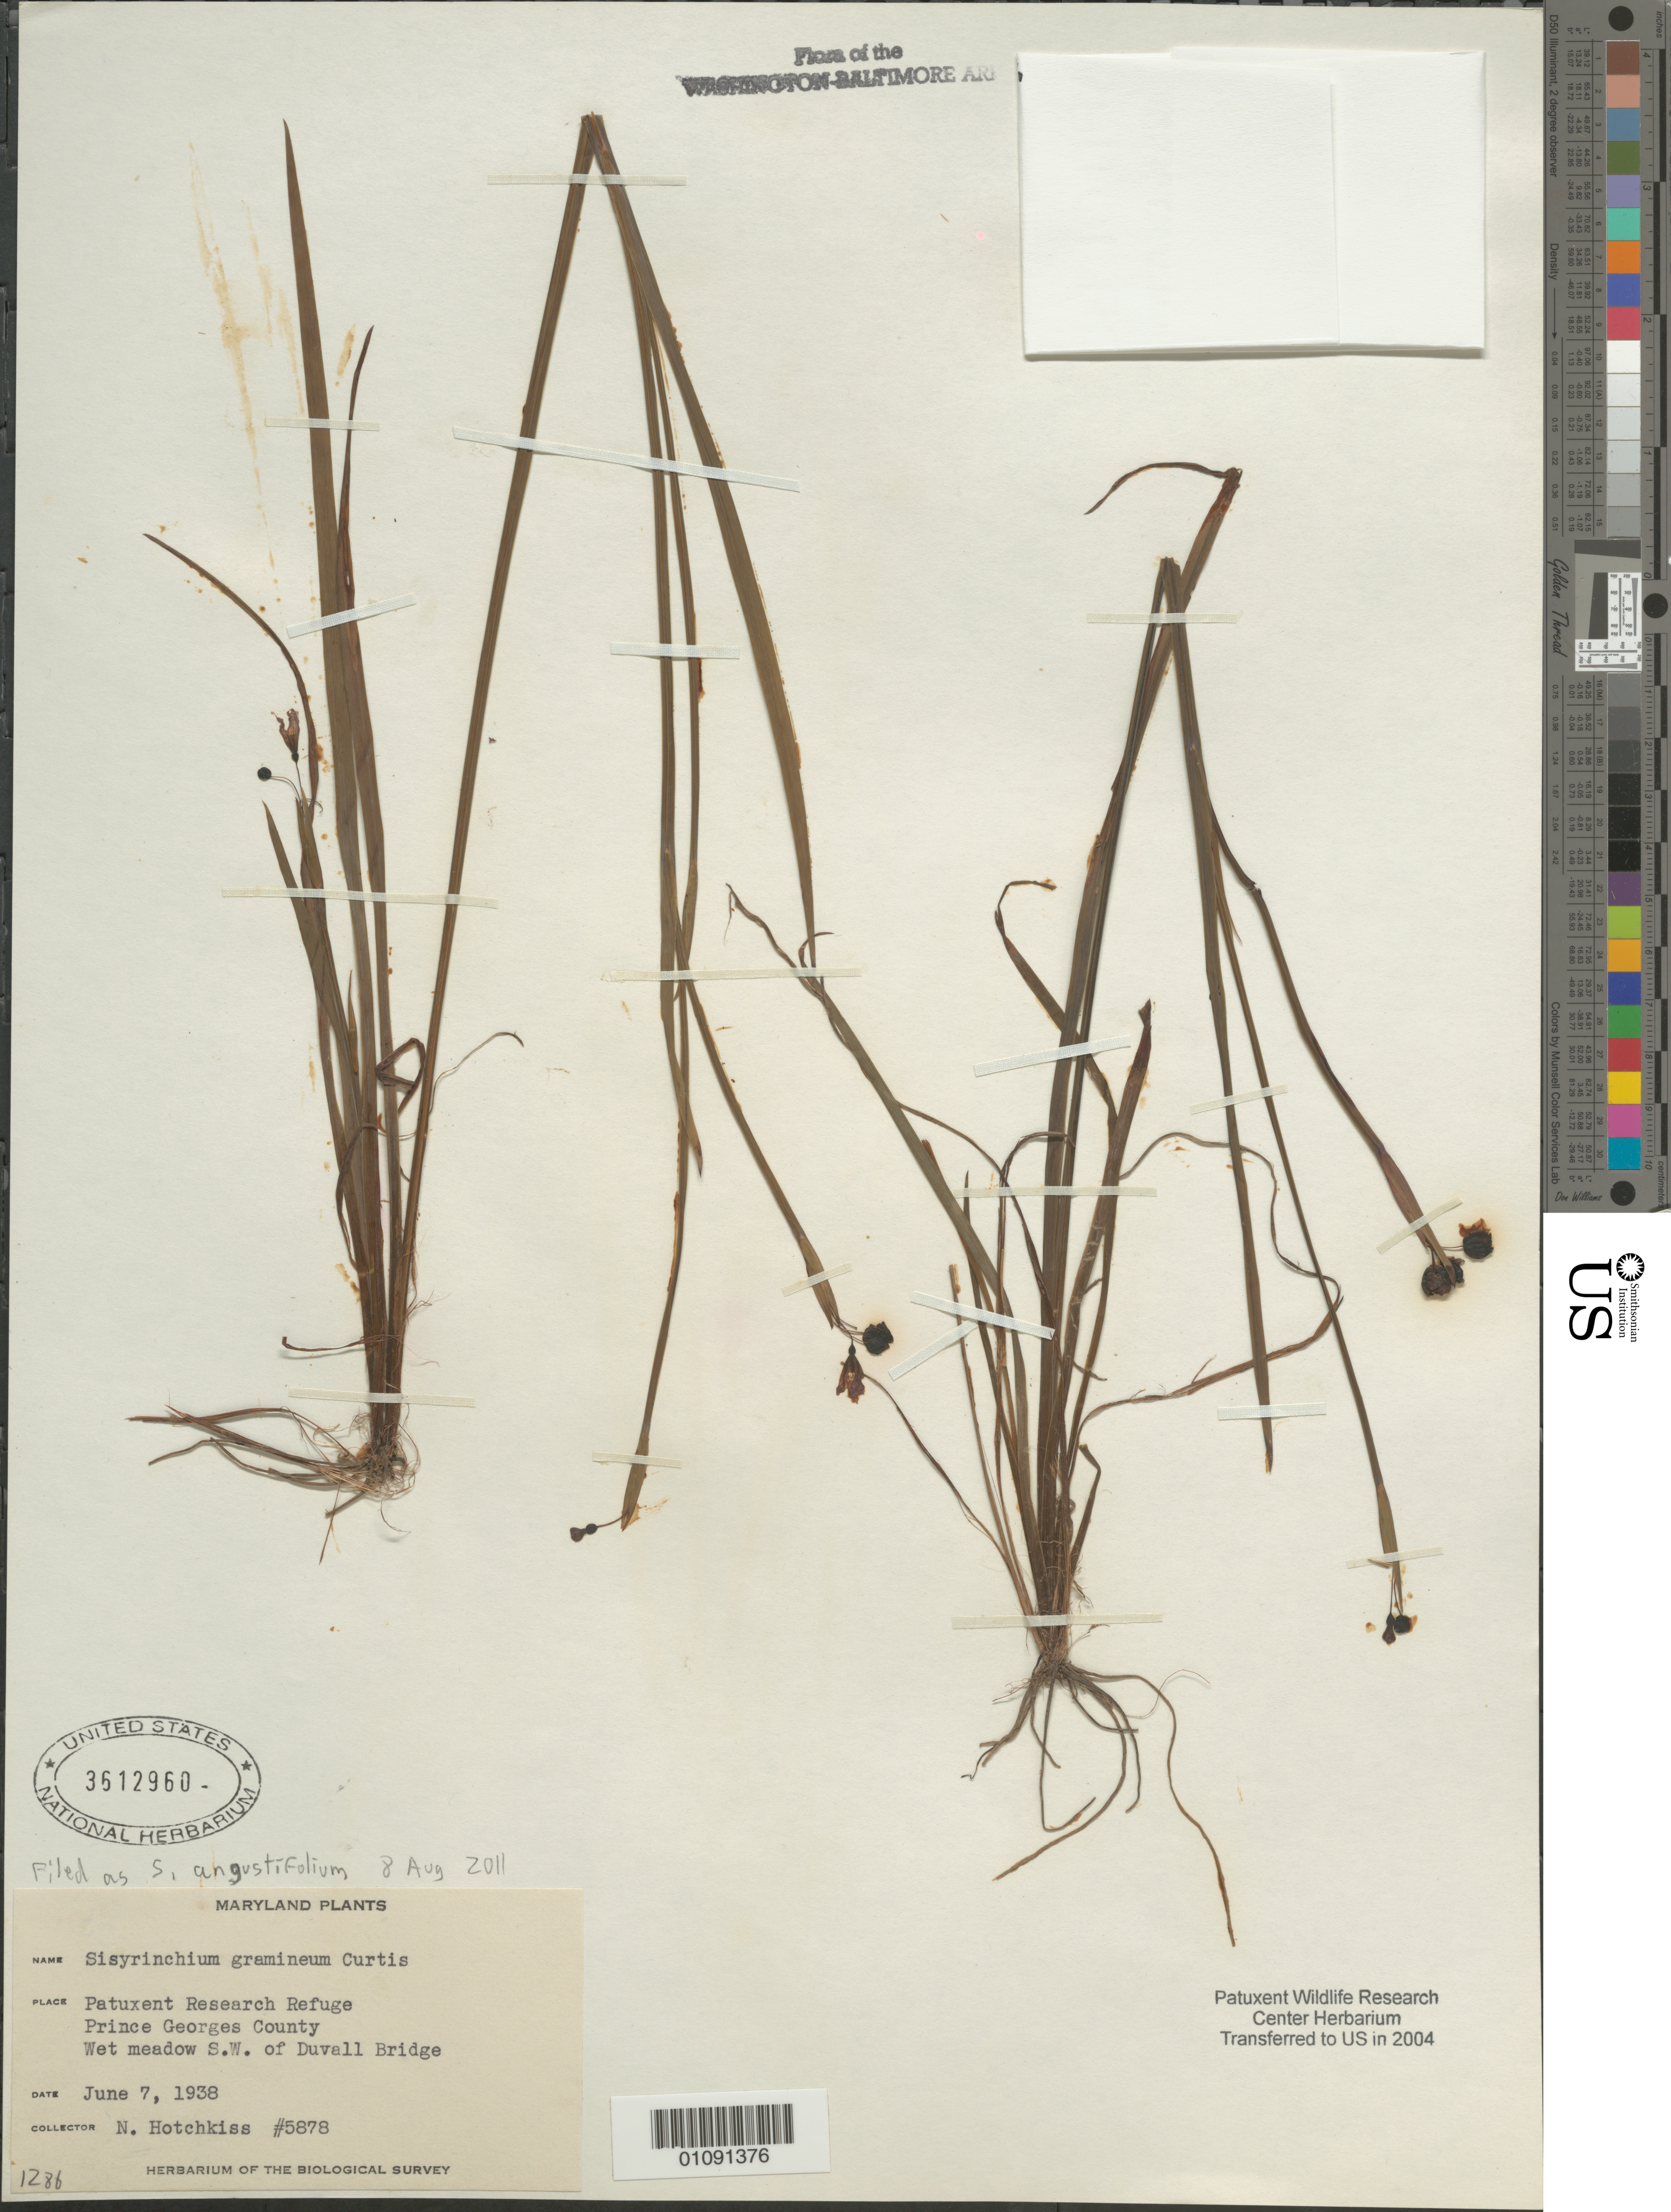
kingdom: Plantae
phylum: Tracheophyta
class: Liliopsida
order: Asparagales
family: Iridaceae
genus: Sisyrinchium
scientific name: Sisyrinchium angustifolium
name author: Mill.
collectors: N. Hotchkiss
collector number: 5878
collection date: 1938-06-07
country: United States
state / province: Maryland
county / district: Prince George's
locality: Patuxent Wildlife Refuge. S.W. of Duvall Bridge.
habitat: Wet meadow.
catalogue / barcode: US 3612960